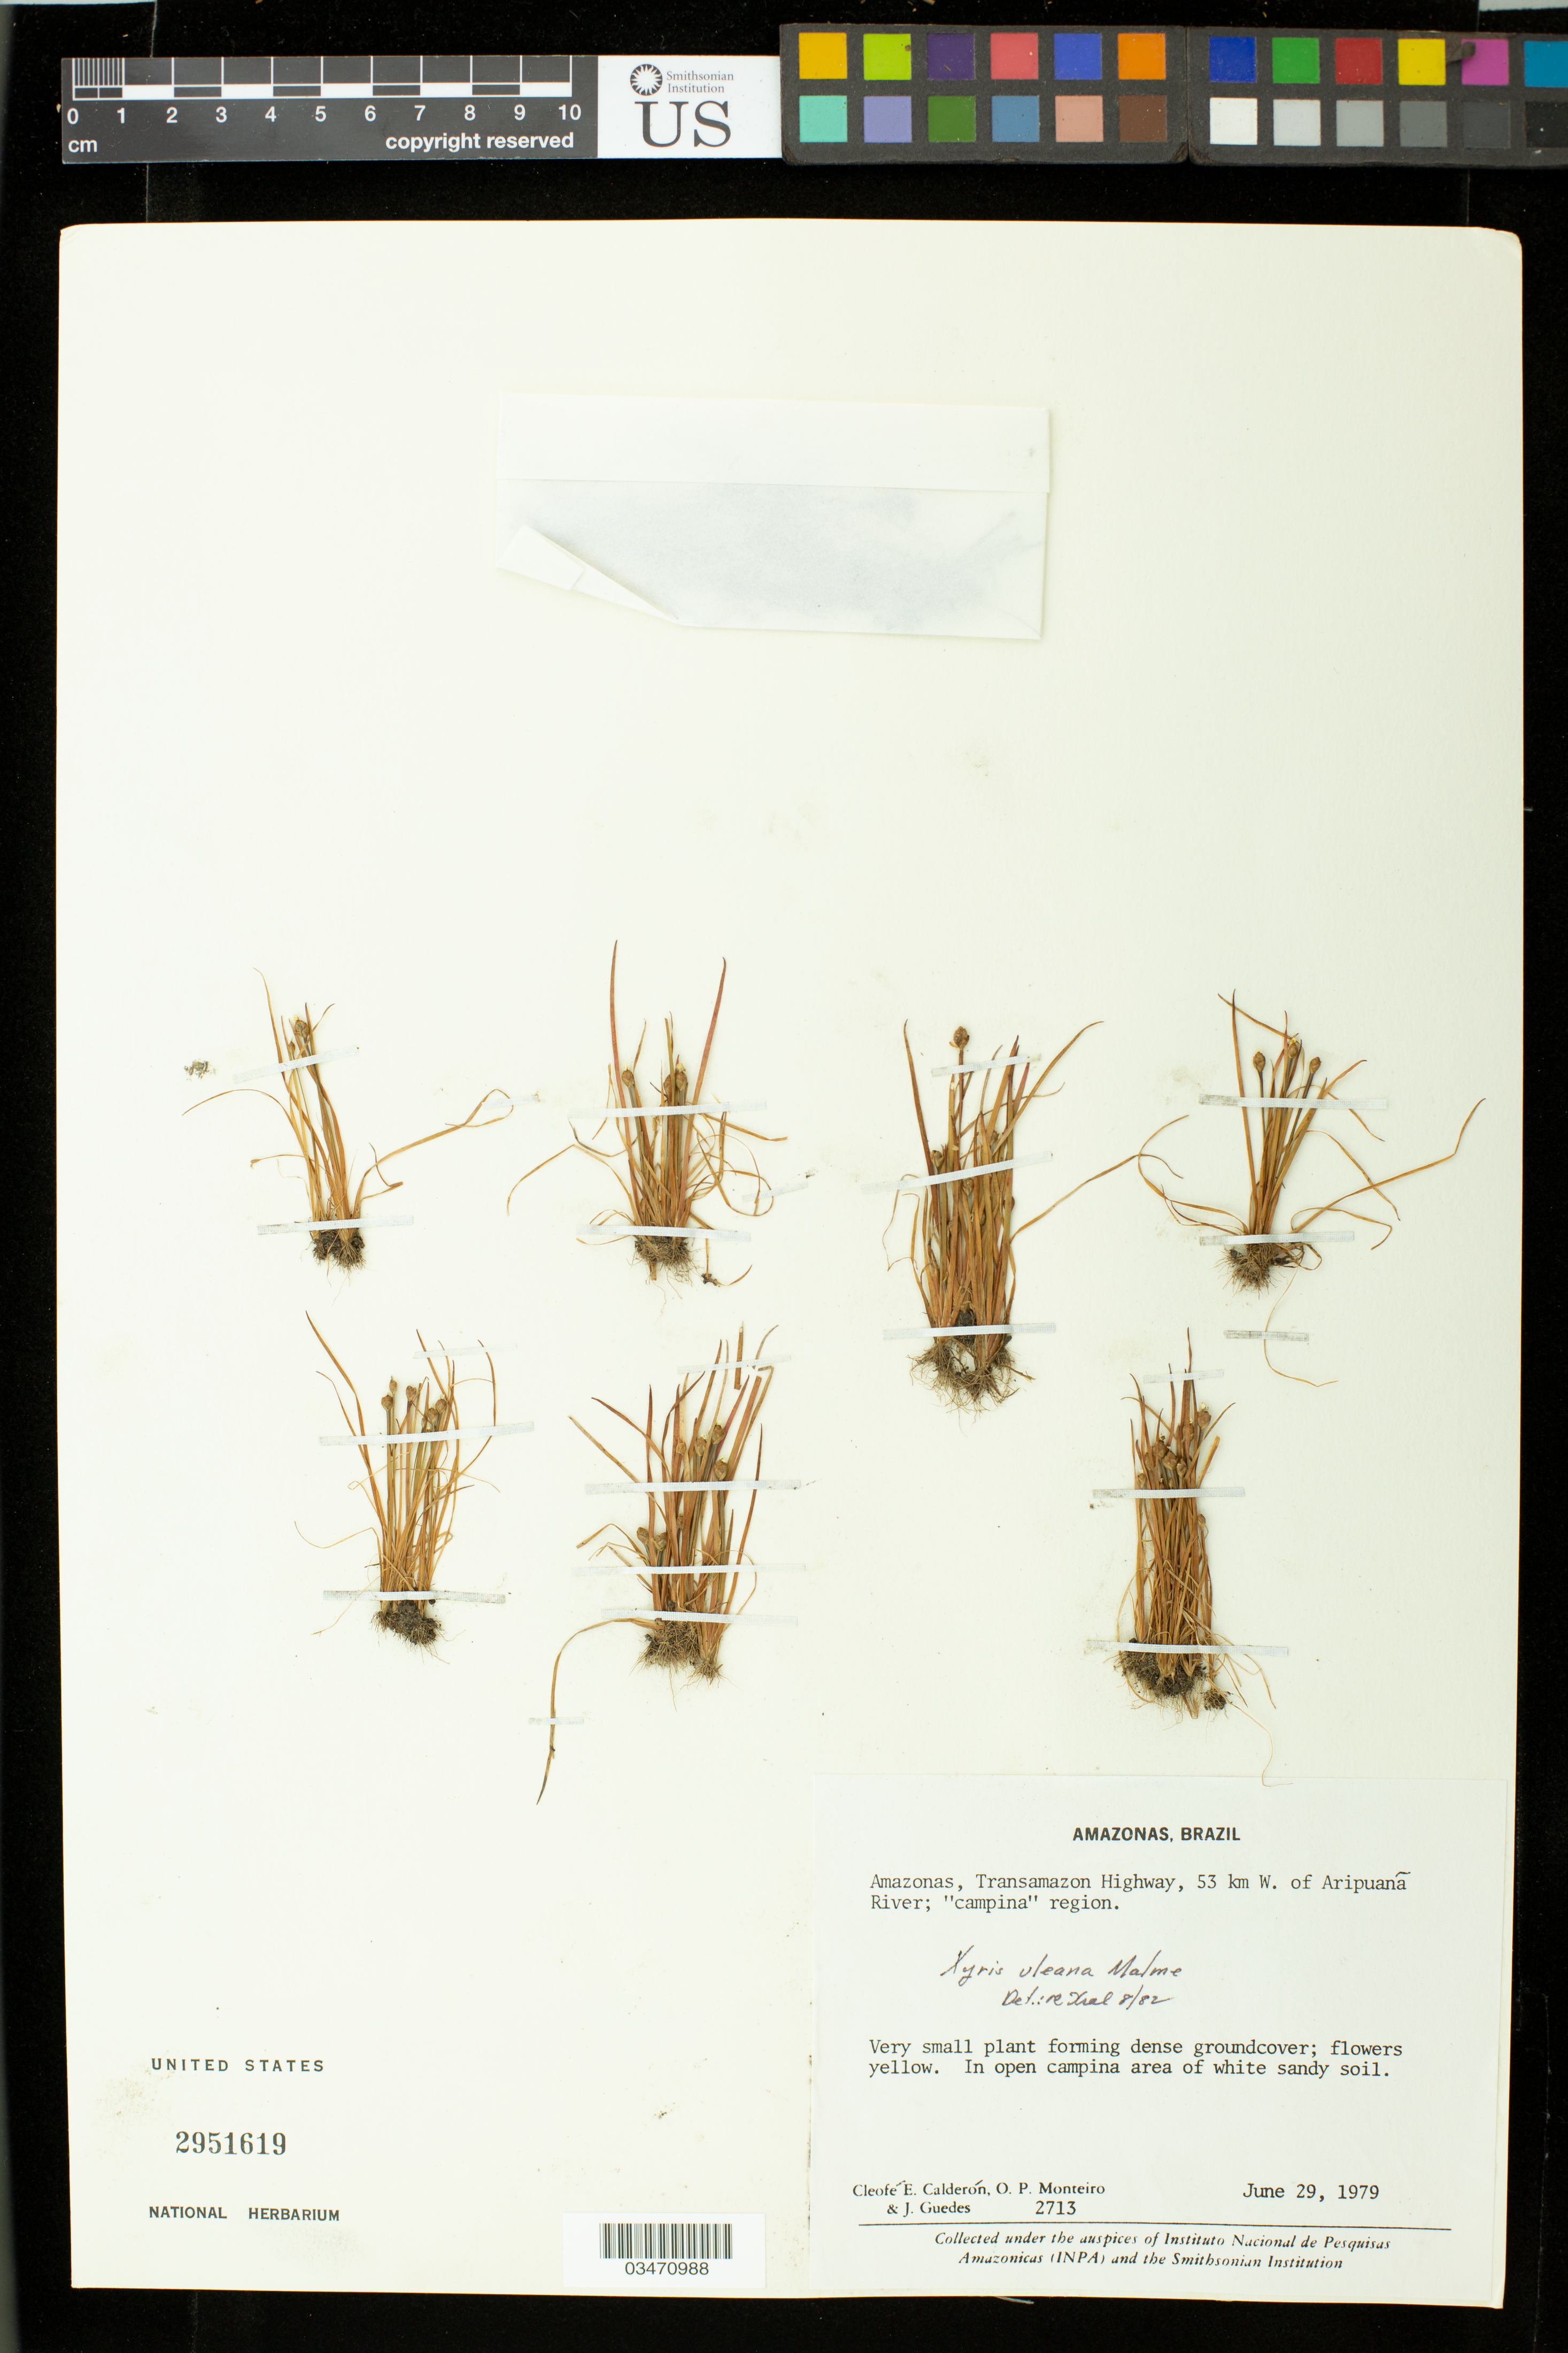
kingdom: Plantae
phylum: Tracheophyta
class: Liliopsida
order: Poales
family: Xyridaceae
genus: Xyris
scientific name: Xyris uleana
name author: Malme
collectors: C. Calderon, O. P. Monteiro & J. Guedes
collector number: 2713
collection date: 1979-06-29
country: Brazil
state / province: Amazonas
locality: Transamazon Highway, 53km W. of Aripuanã River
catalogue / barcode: US 2951619